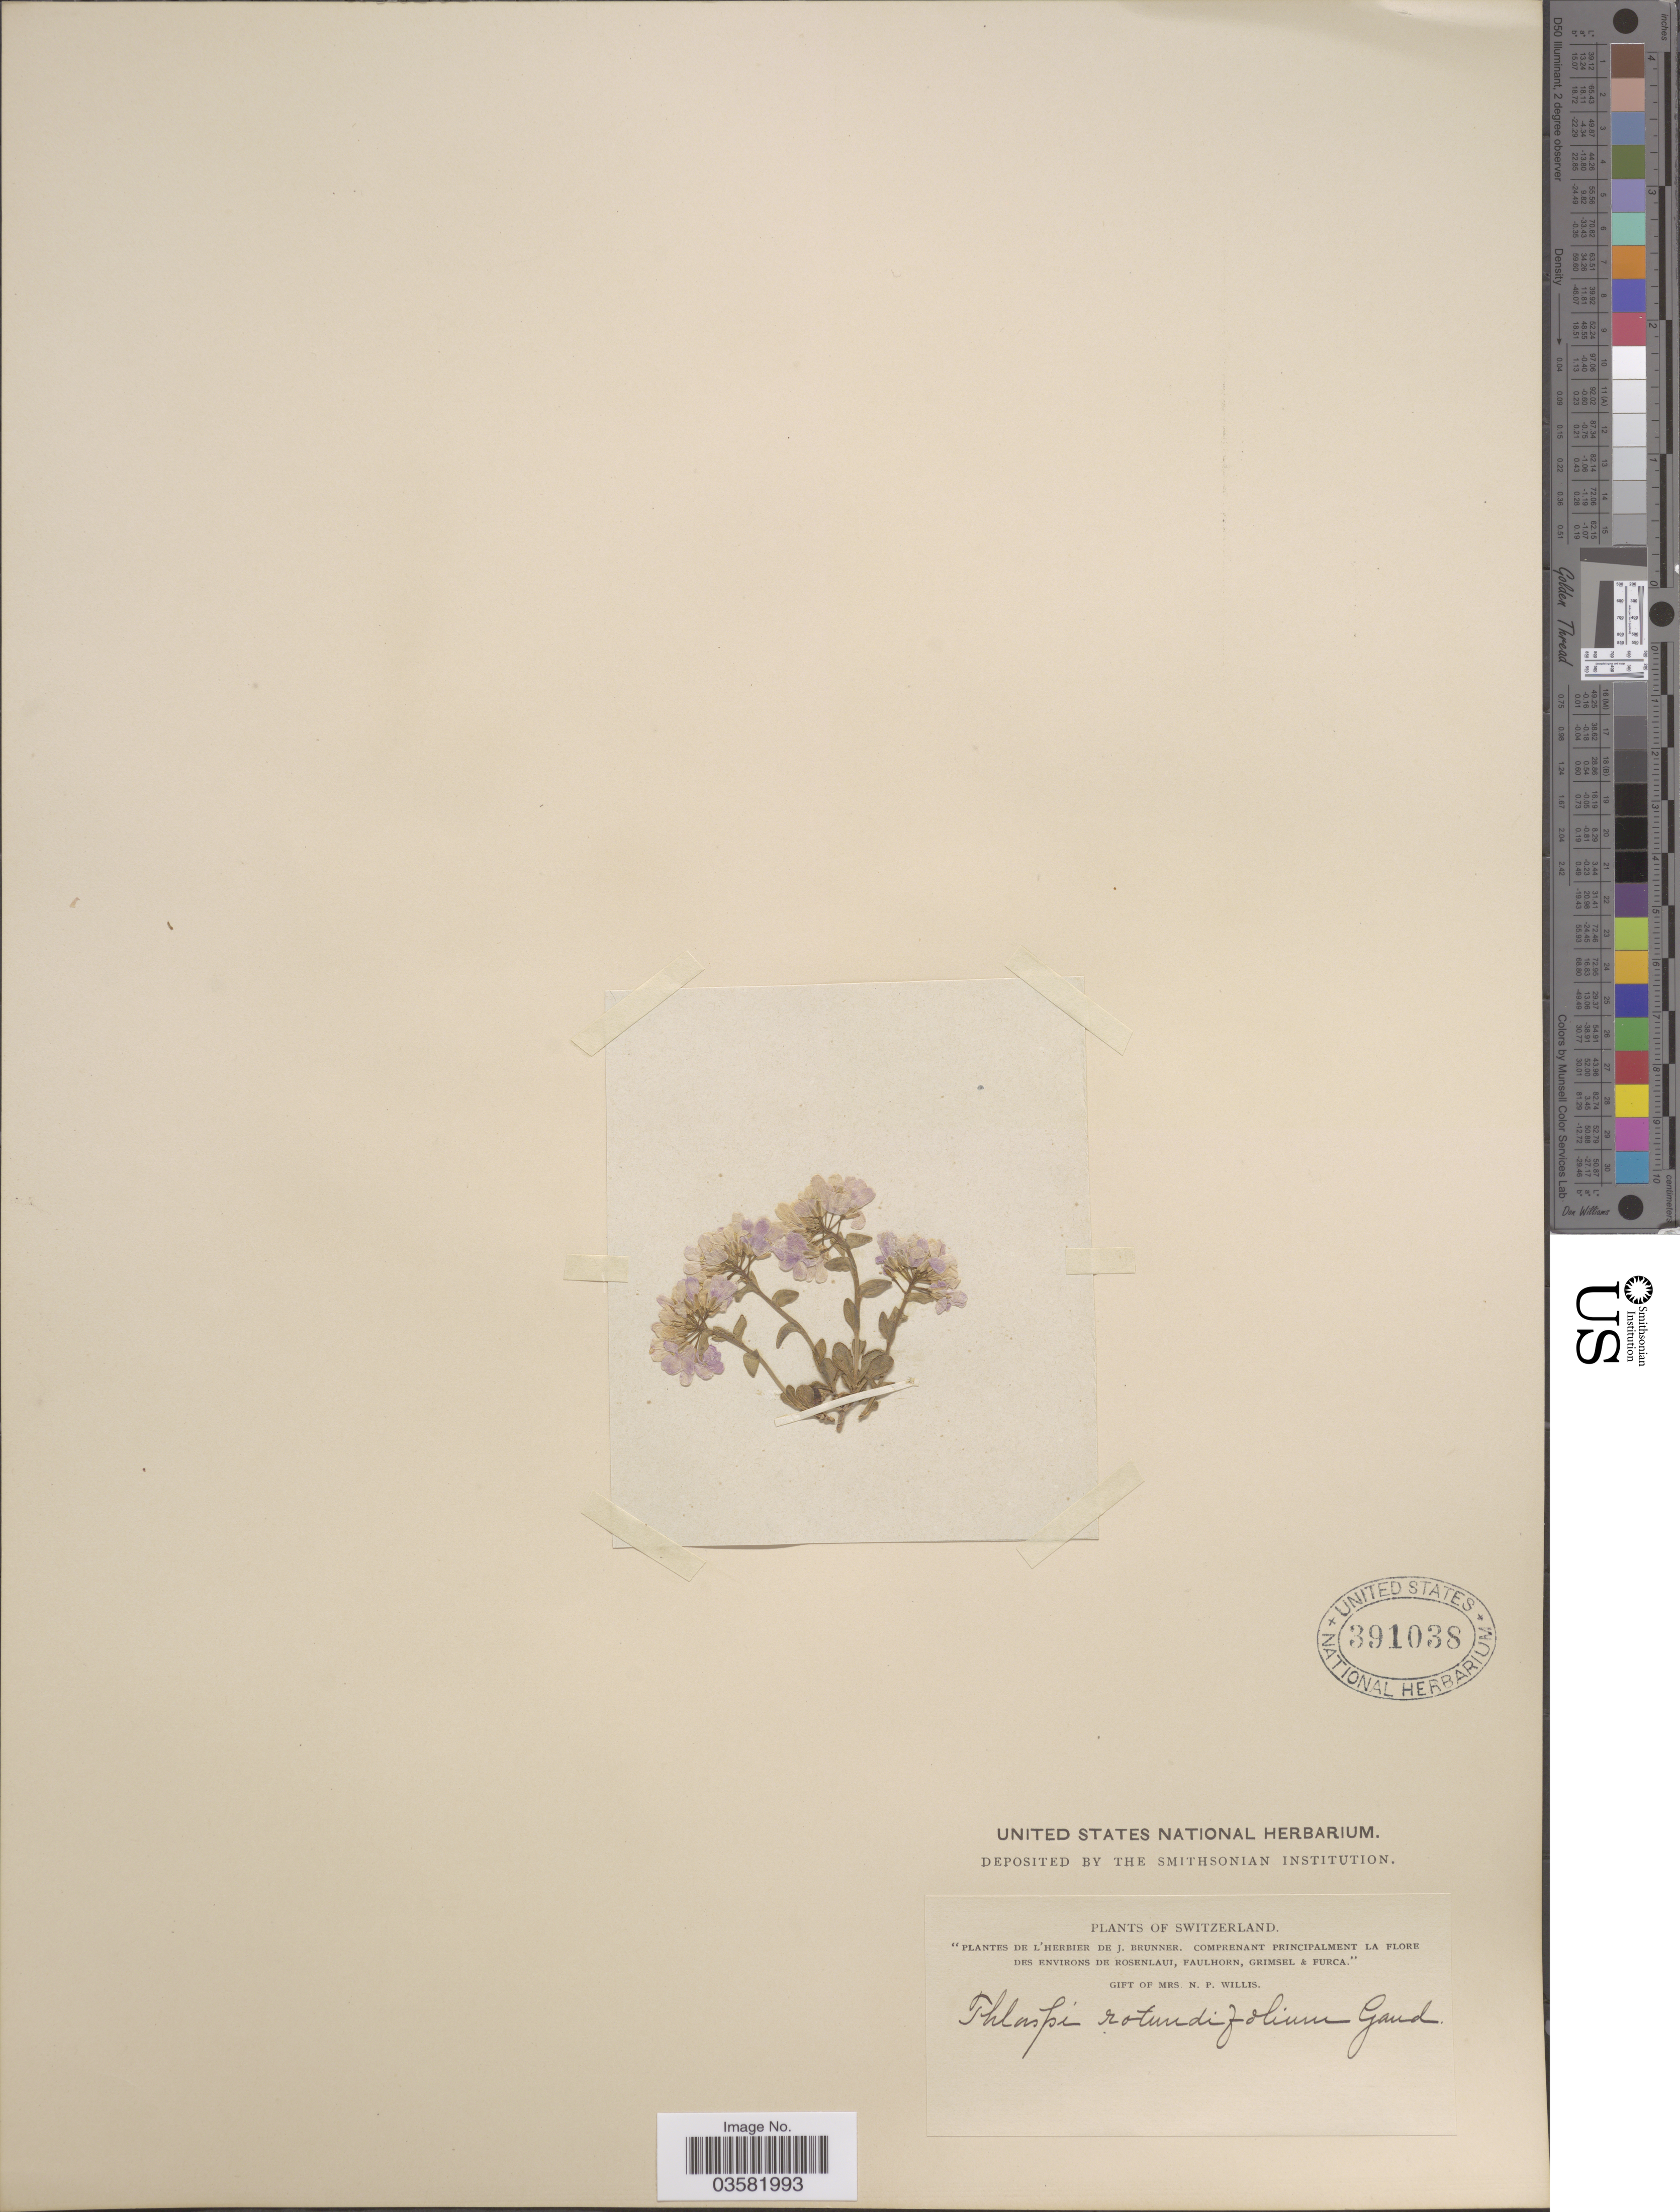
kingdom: Plantae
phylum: Tracheophyta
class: Magnoliopsida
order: Brassicales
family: Brassicaceae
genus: Thlaspi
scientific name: Thlaspi rotundifolium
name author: (L.) Gaudin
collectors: ex herb. J. Brunner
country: Switzerland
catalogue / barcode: US 391038